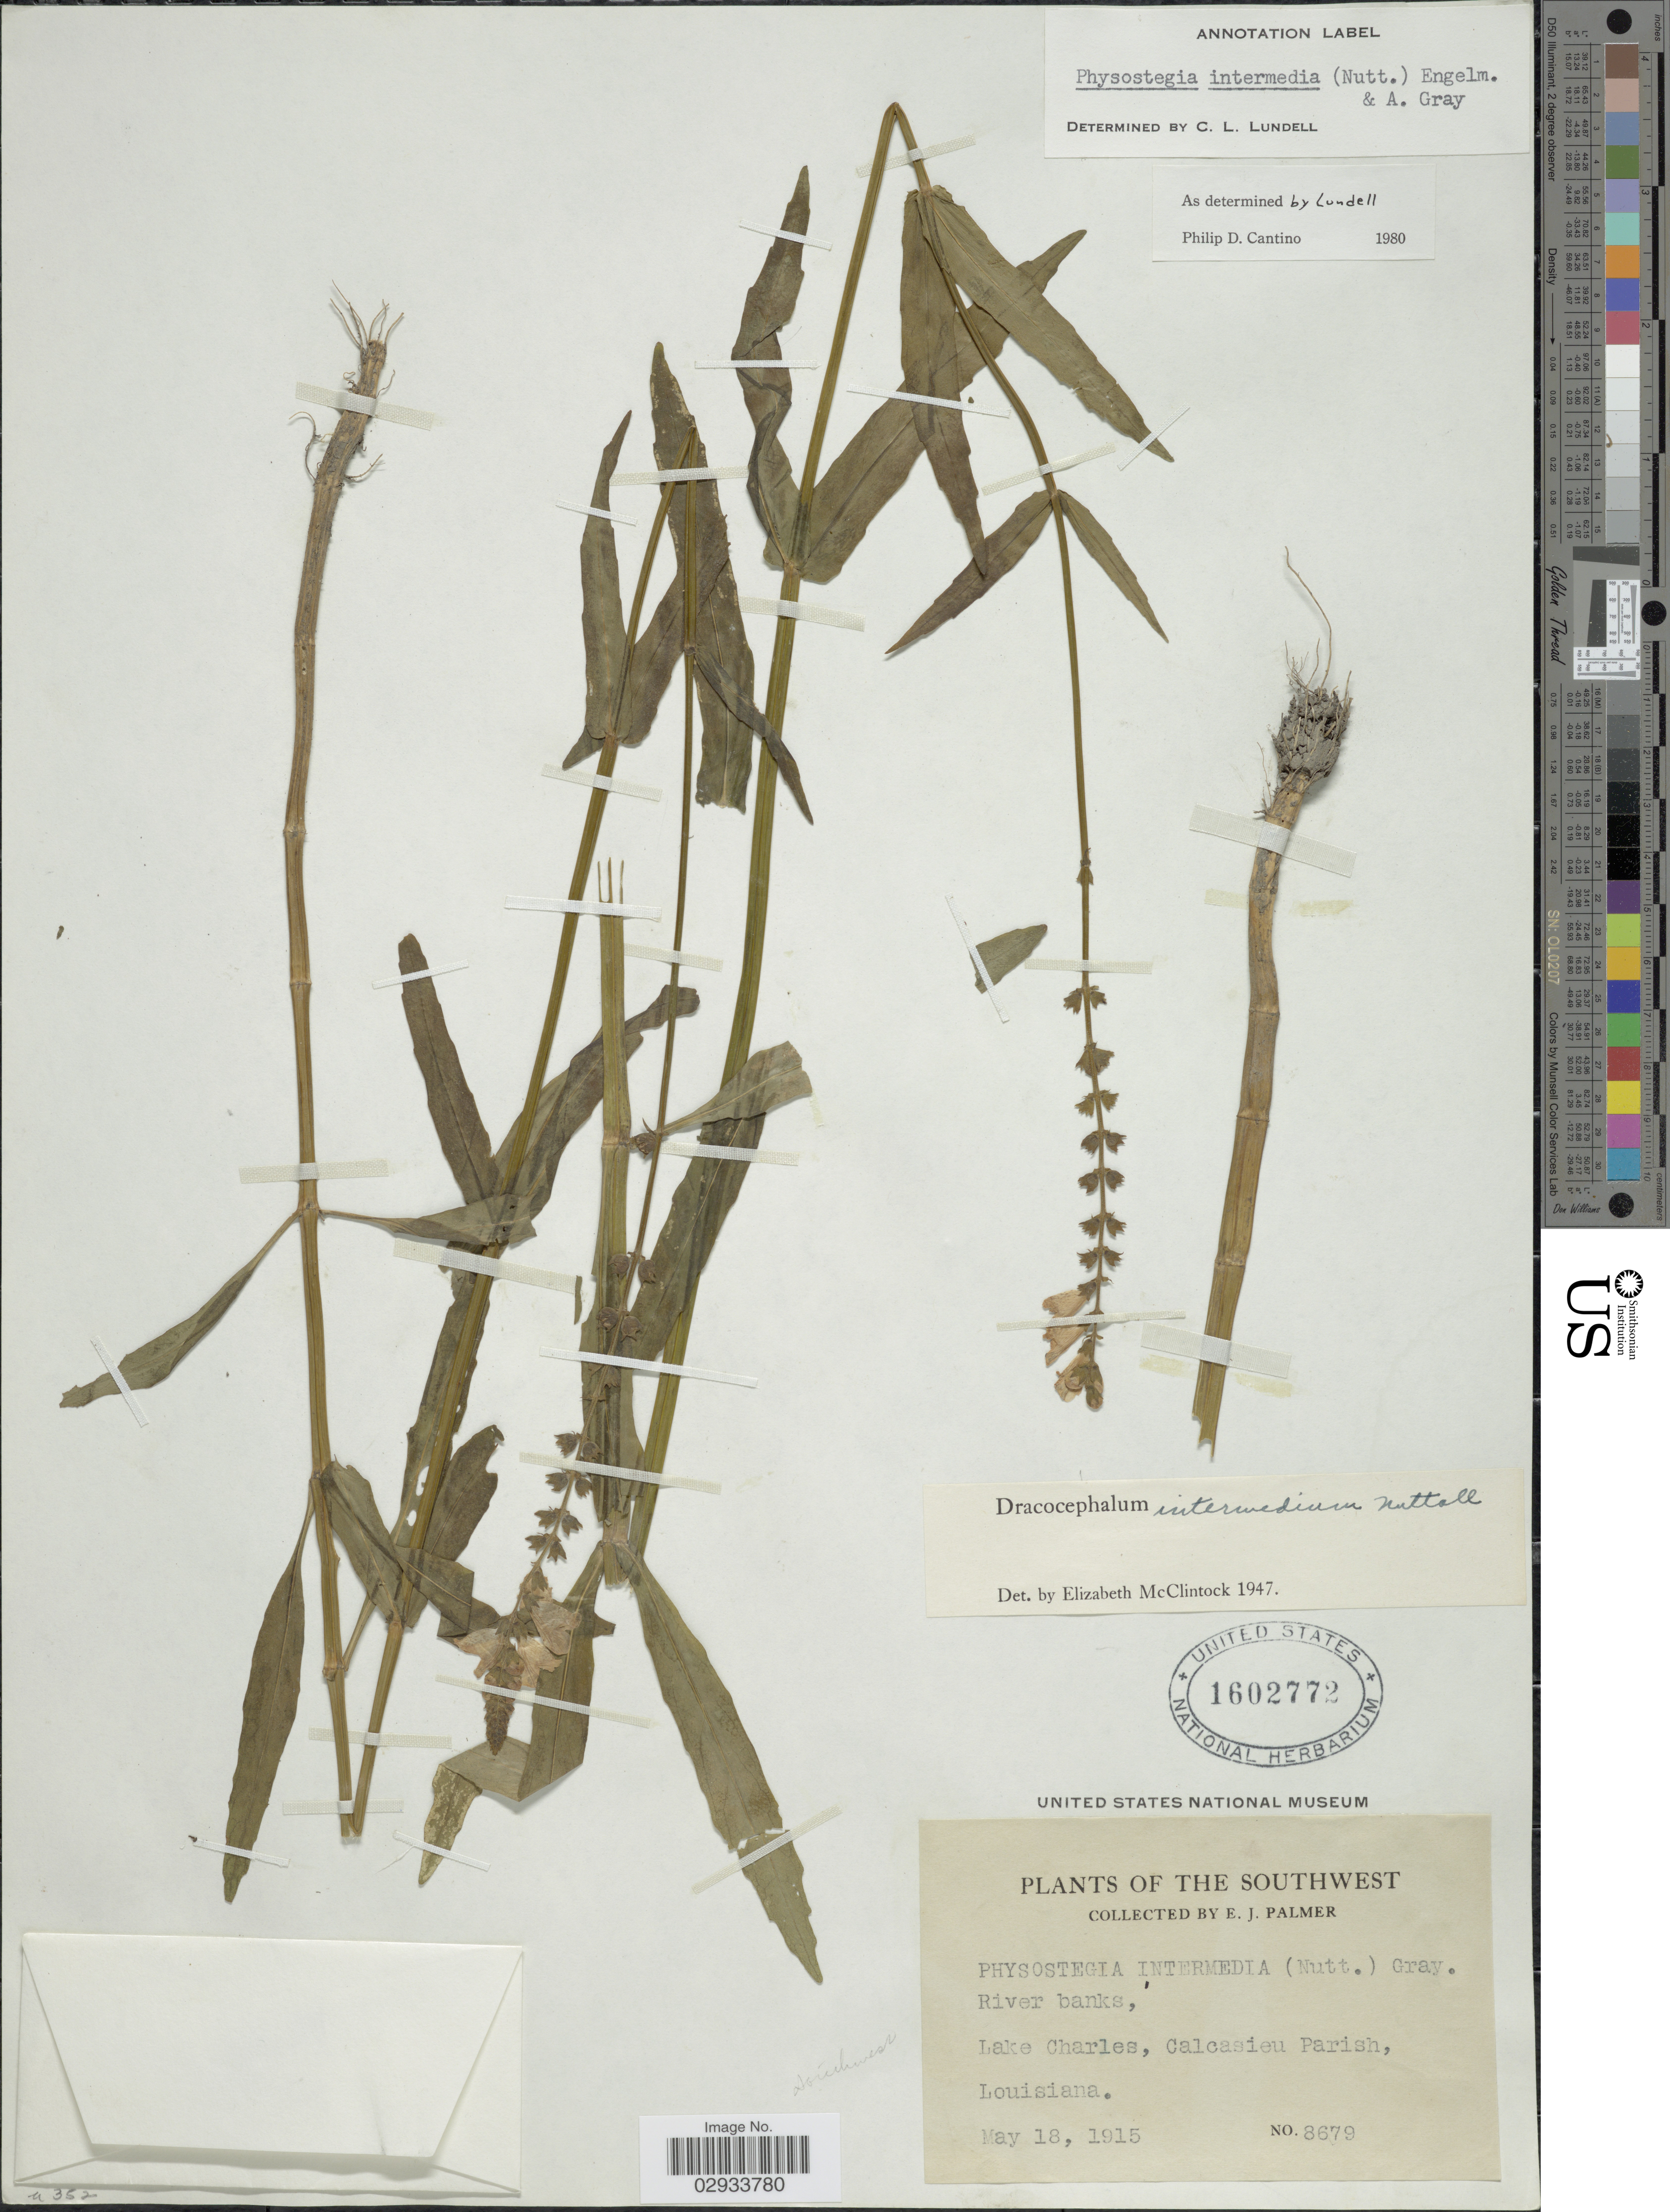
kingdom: Plantae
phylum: Tracheophyta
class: Magnoliopsida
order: Lamiales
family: Lamiaceae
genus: Physostegia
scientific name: Physostegia intermedia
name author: (Nutt.) Engelm. & A. Gray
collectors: E. J. Palmer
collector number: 8679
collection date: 1915-05-18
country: United States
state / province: Louisiana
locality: River banks, The Southwest, Lake Charles, Calcasieu Parish, Louisiana.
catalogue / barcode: US 1602772